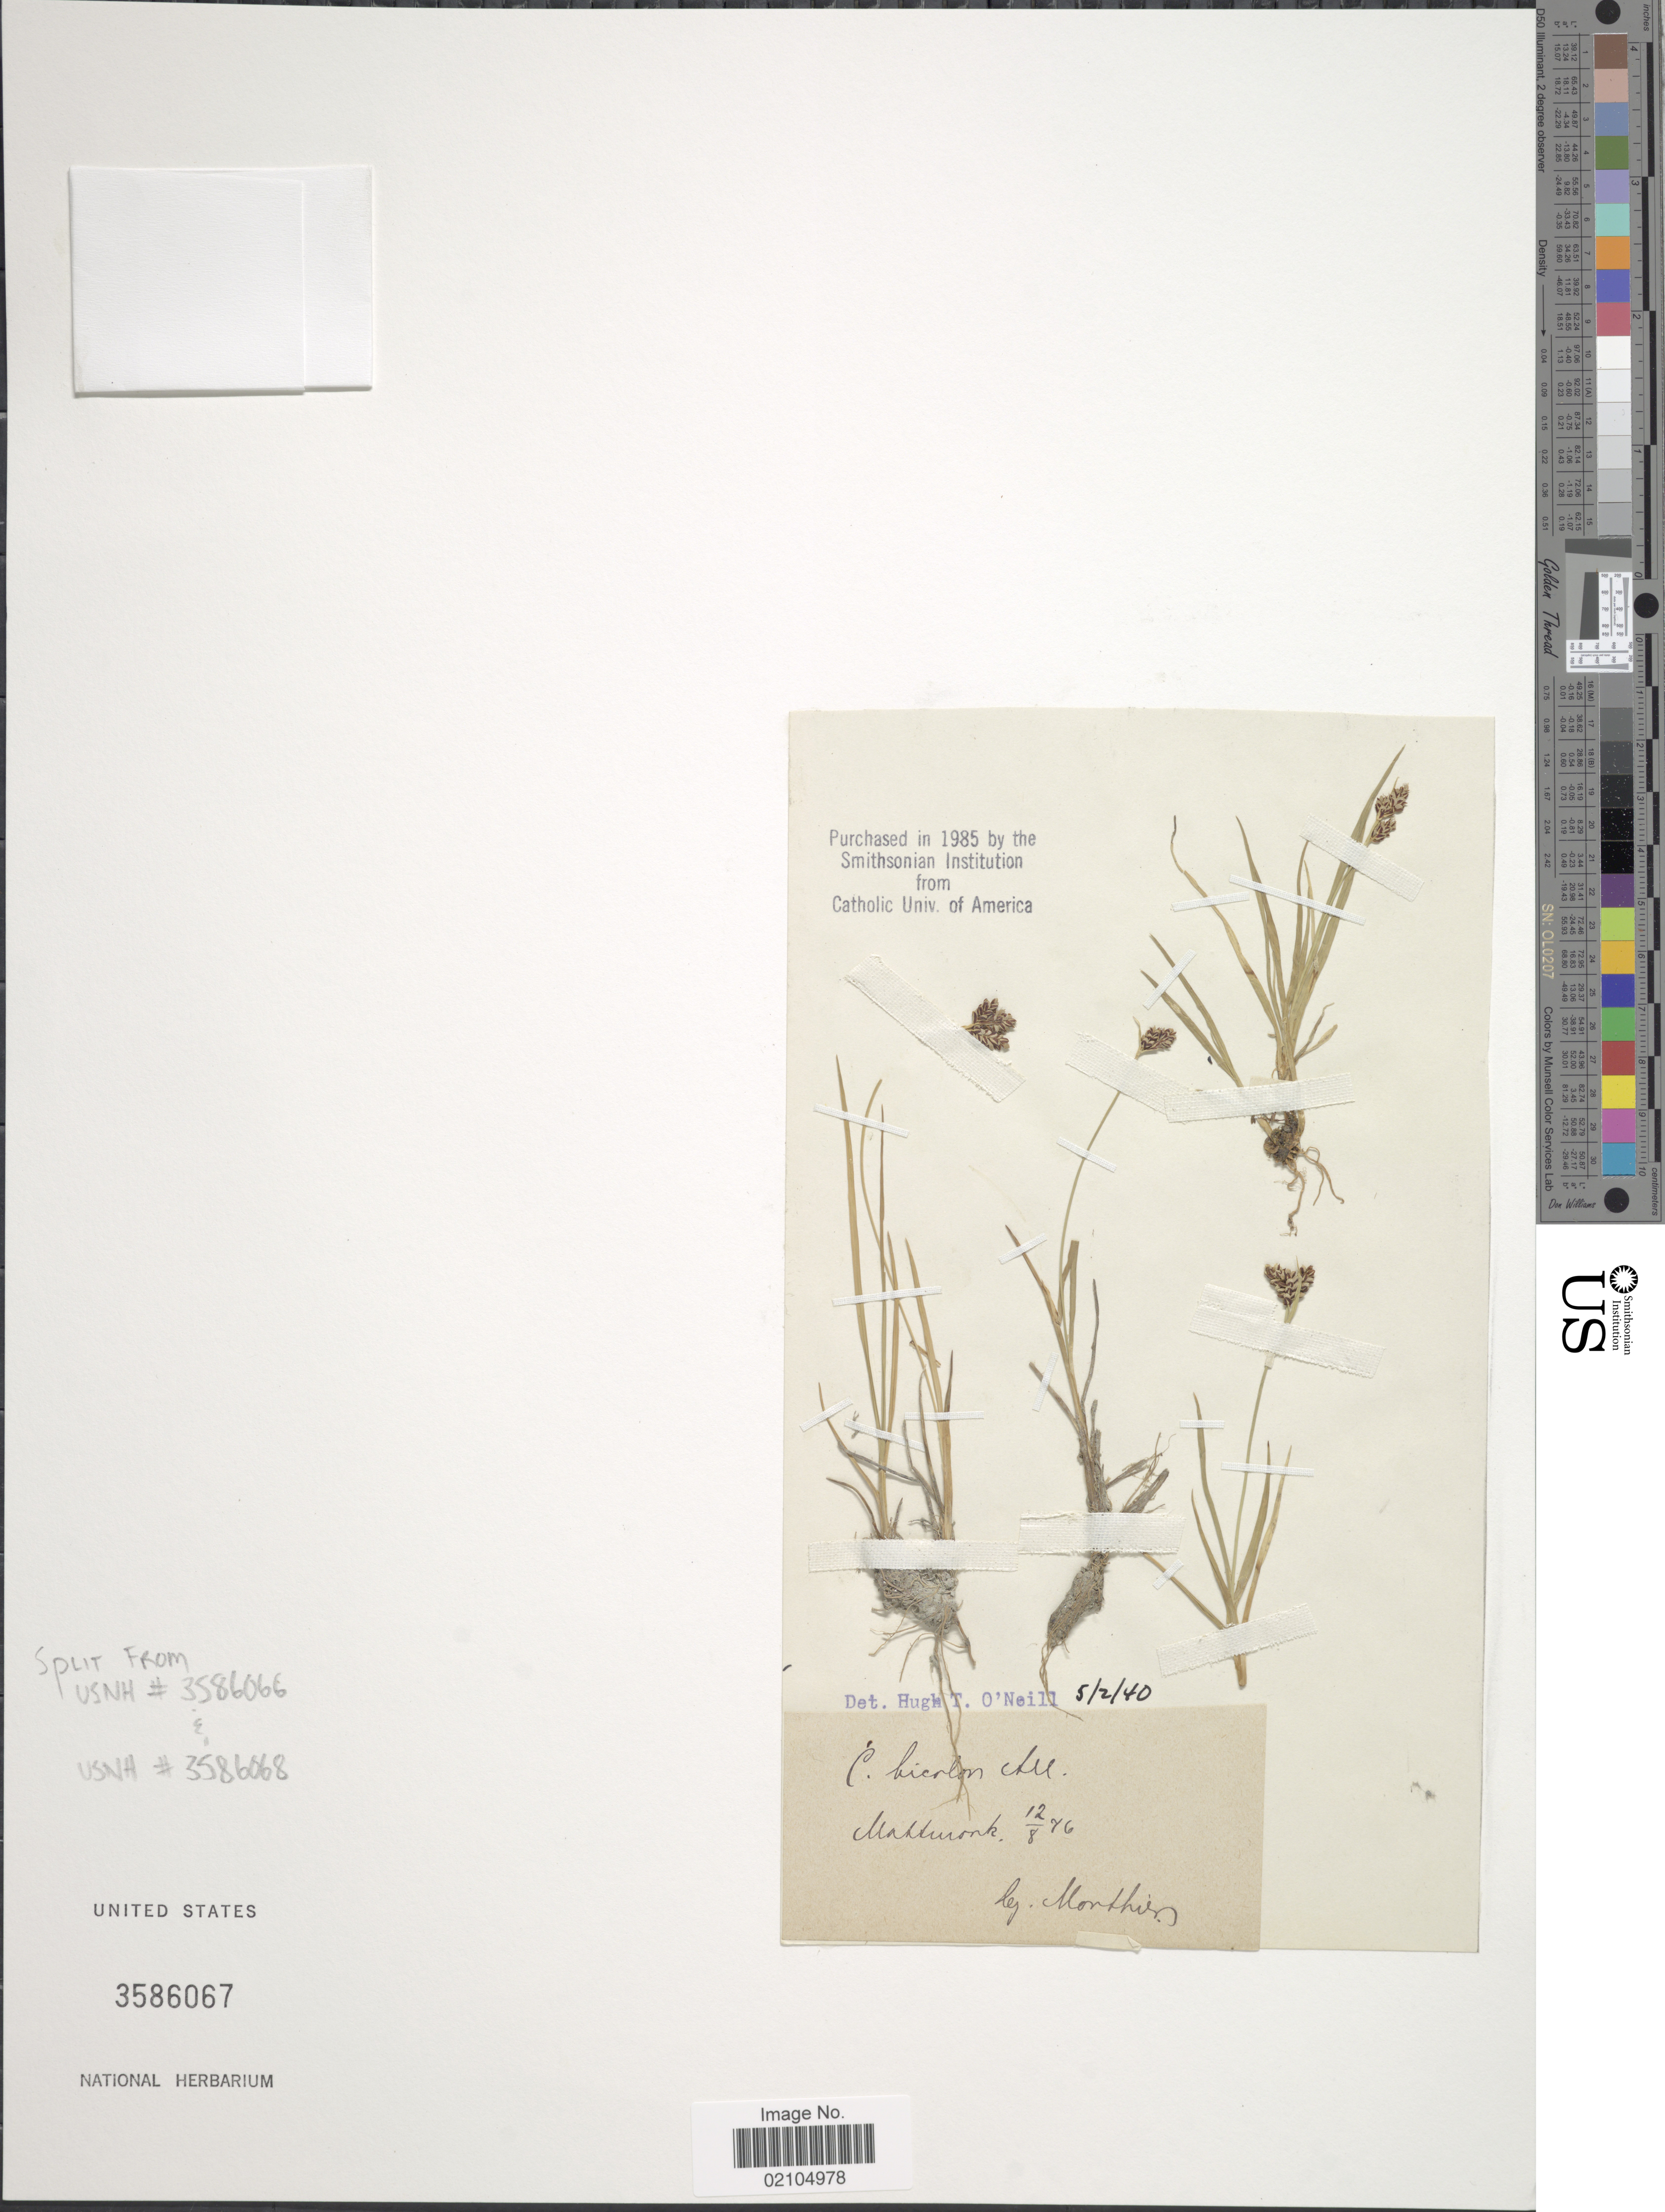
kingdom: Plantae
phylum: Tracheophyta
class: Liliopsida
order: Poales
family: Cyperaceae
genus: Carex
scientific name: Carex bicolor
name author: Bellardi ex All.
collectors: Morthier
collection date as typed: Transcribed d/m/y: 12/8/76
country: Switzerland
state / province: Valais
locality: Matturonk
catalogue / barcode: US 3586067